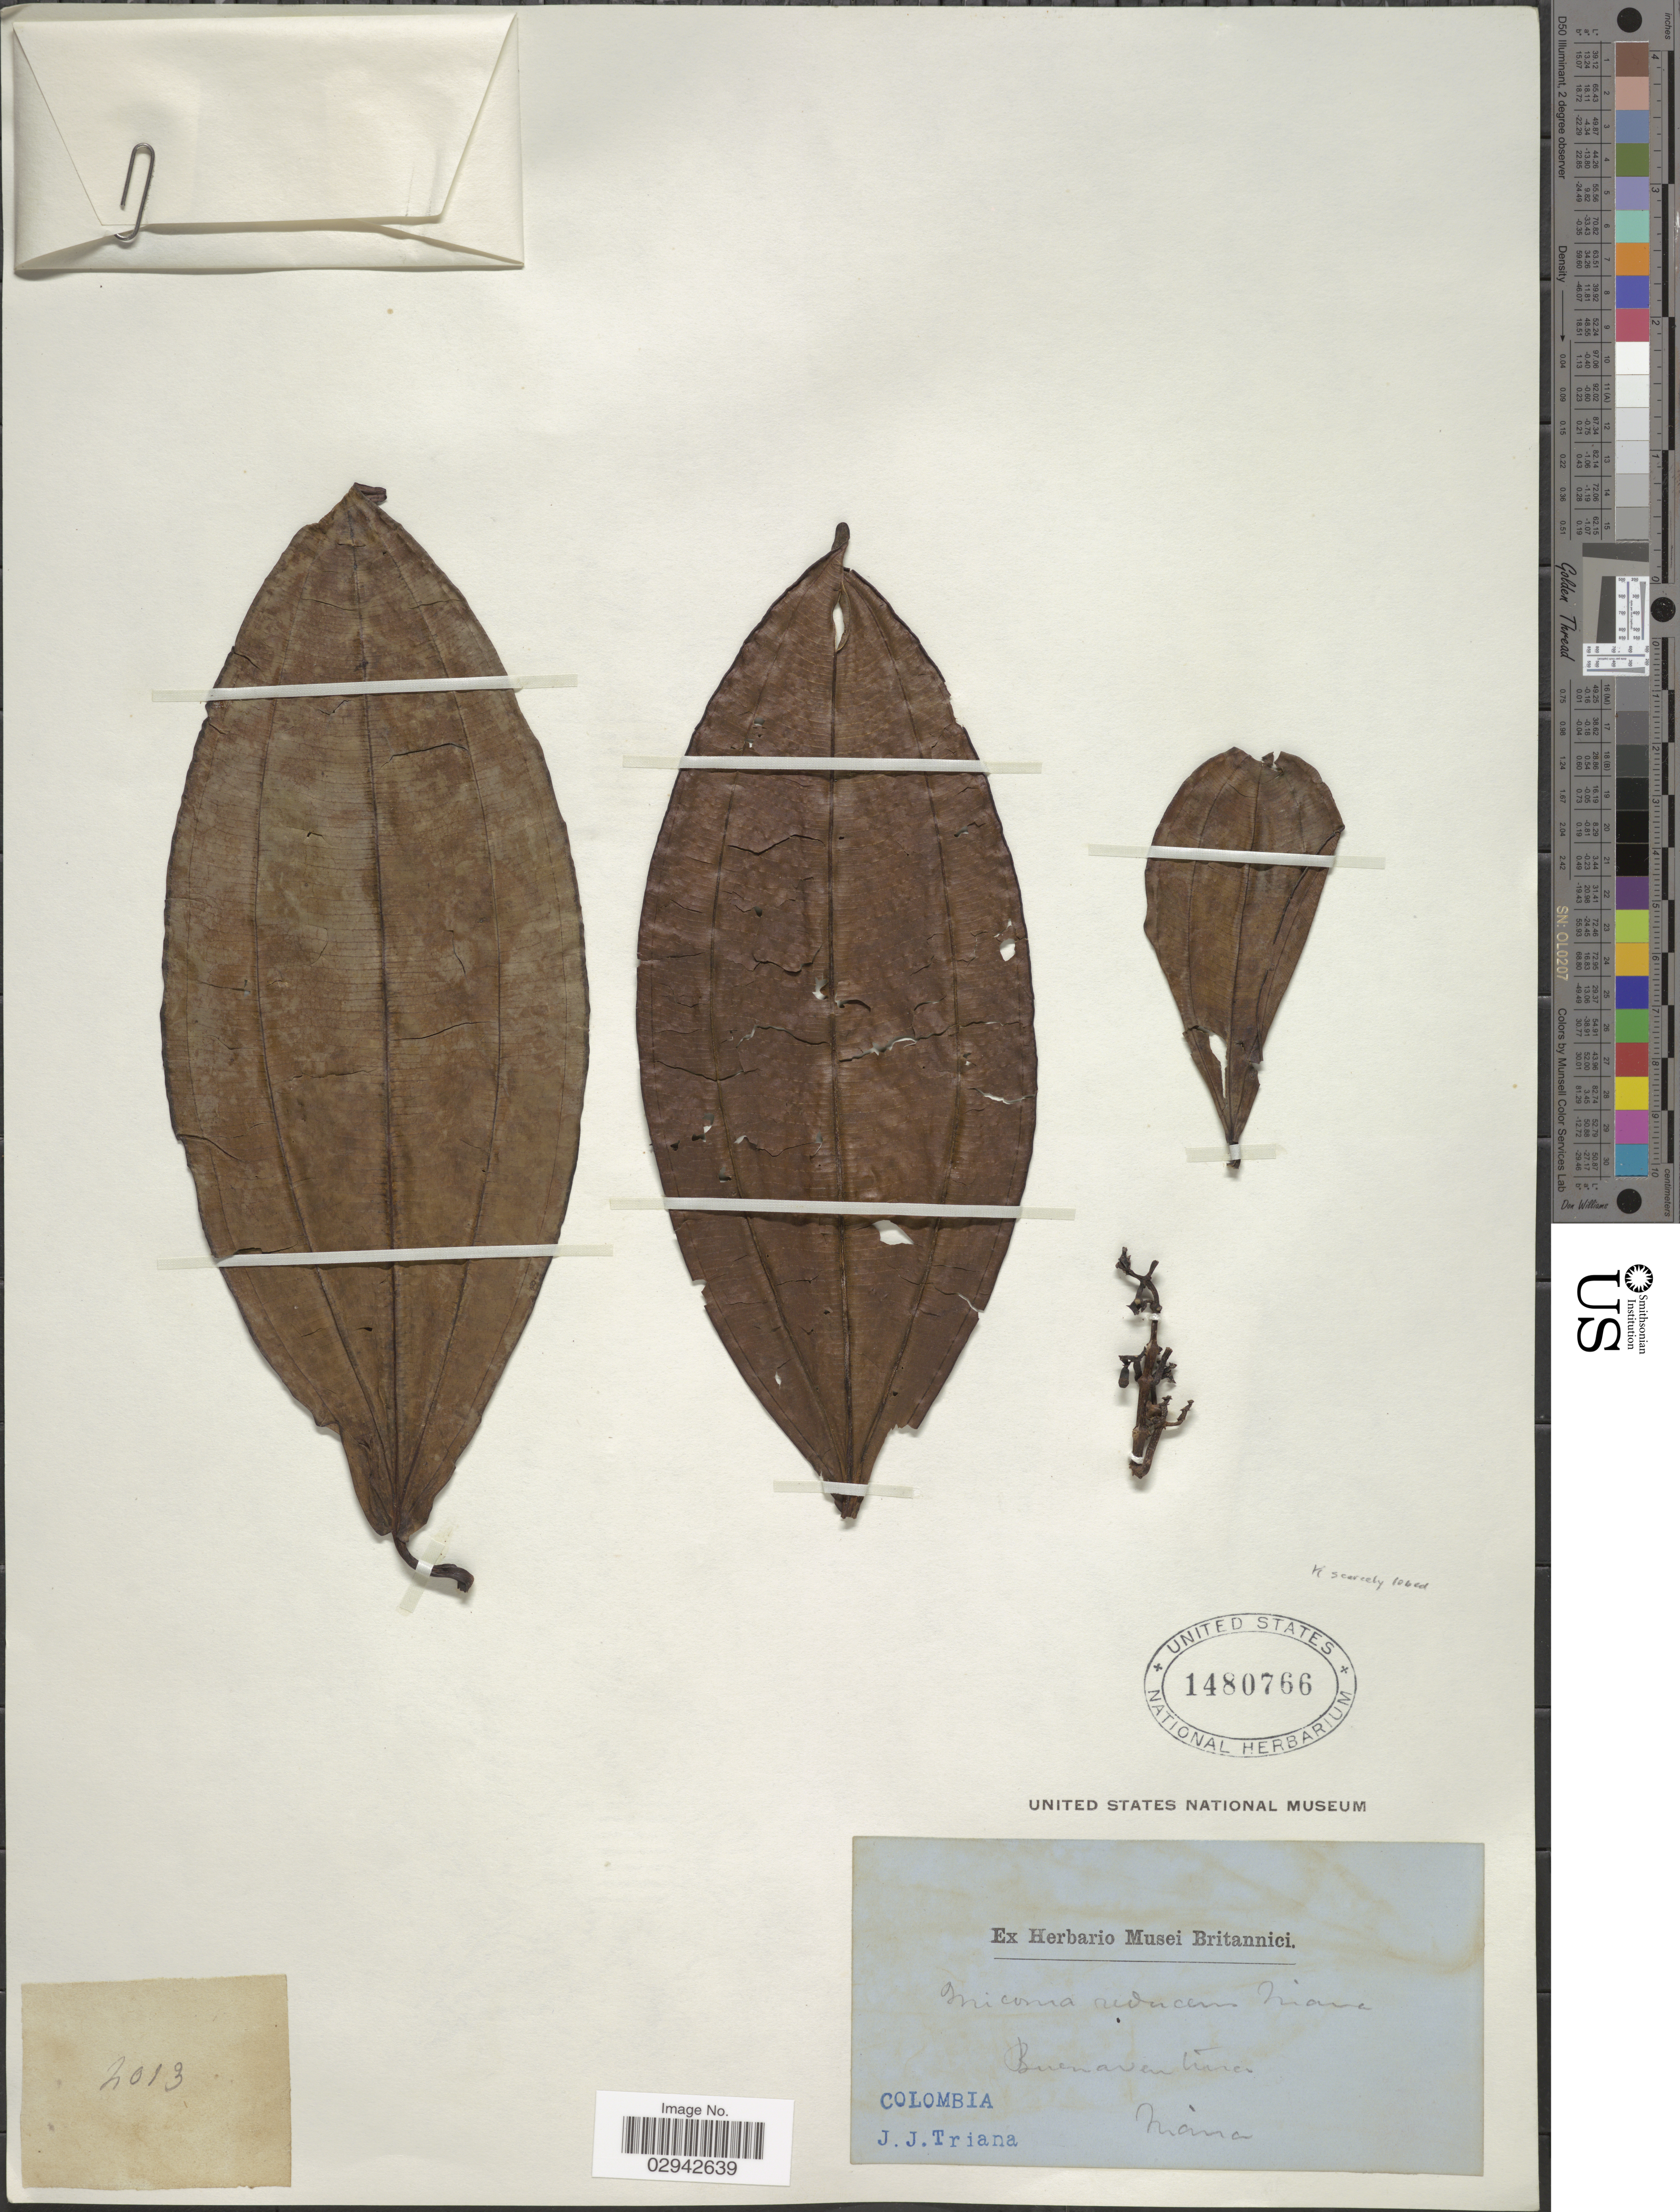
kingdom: Plantae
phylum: Tracheophyta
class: Magnoliopsida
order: Myrtales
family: Melastomataceae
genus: Miconia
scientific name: Miconia reducens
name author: Triana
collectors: J. J. Triana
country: Colombia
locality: Buenaventura.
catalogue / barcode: US 1480766